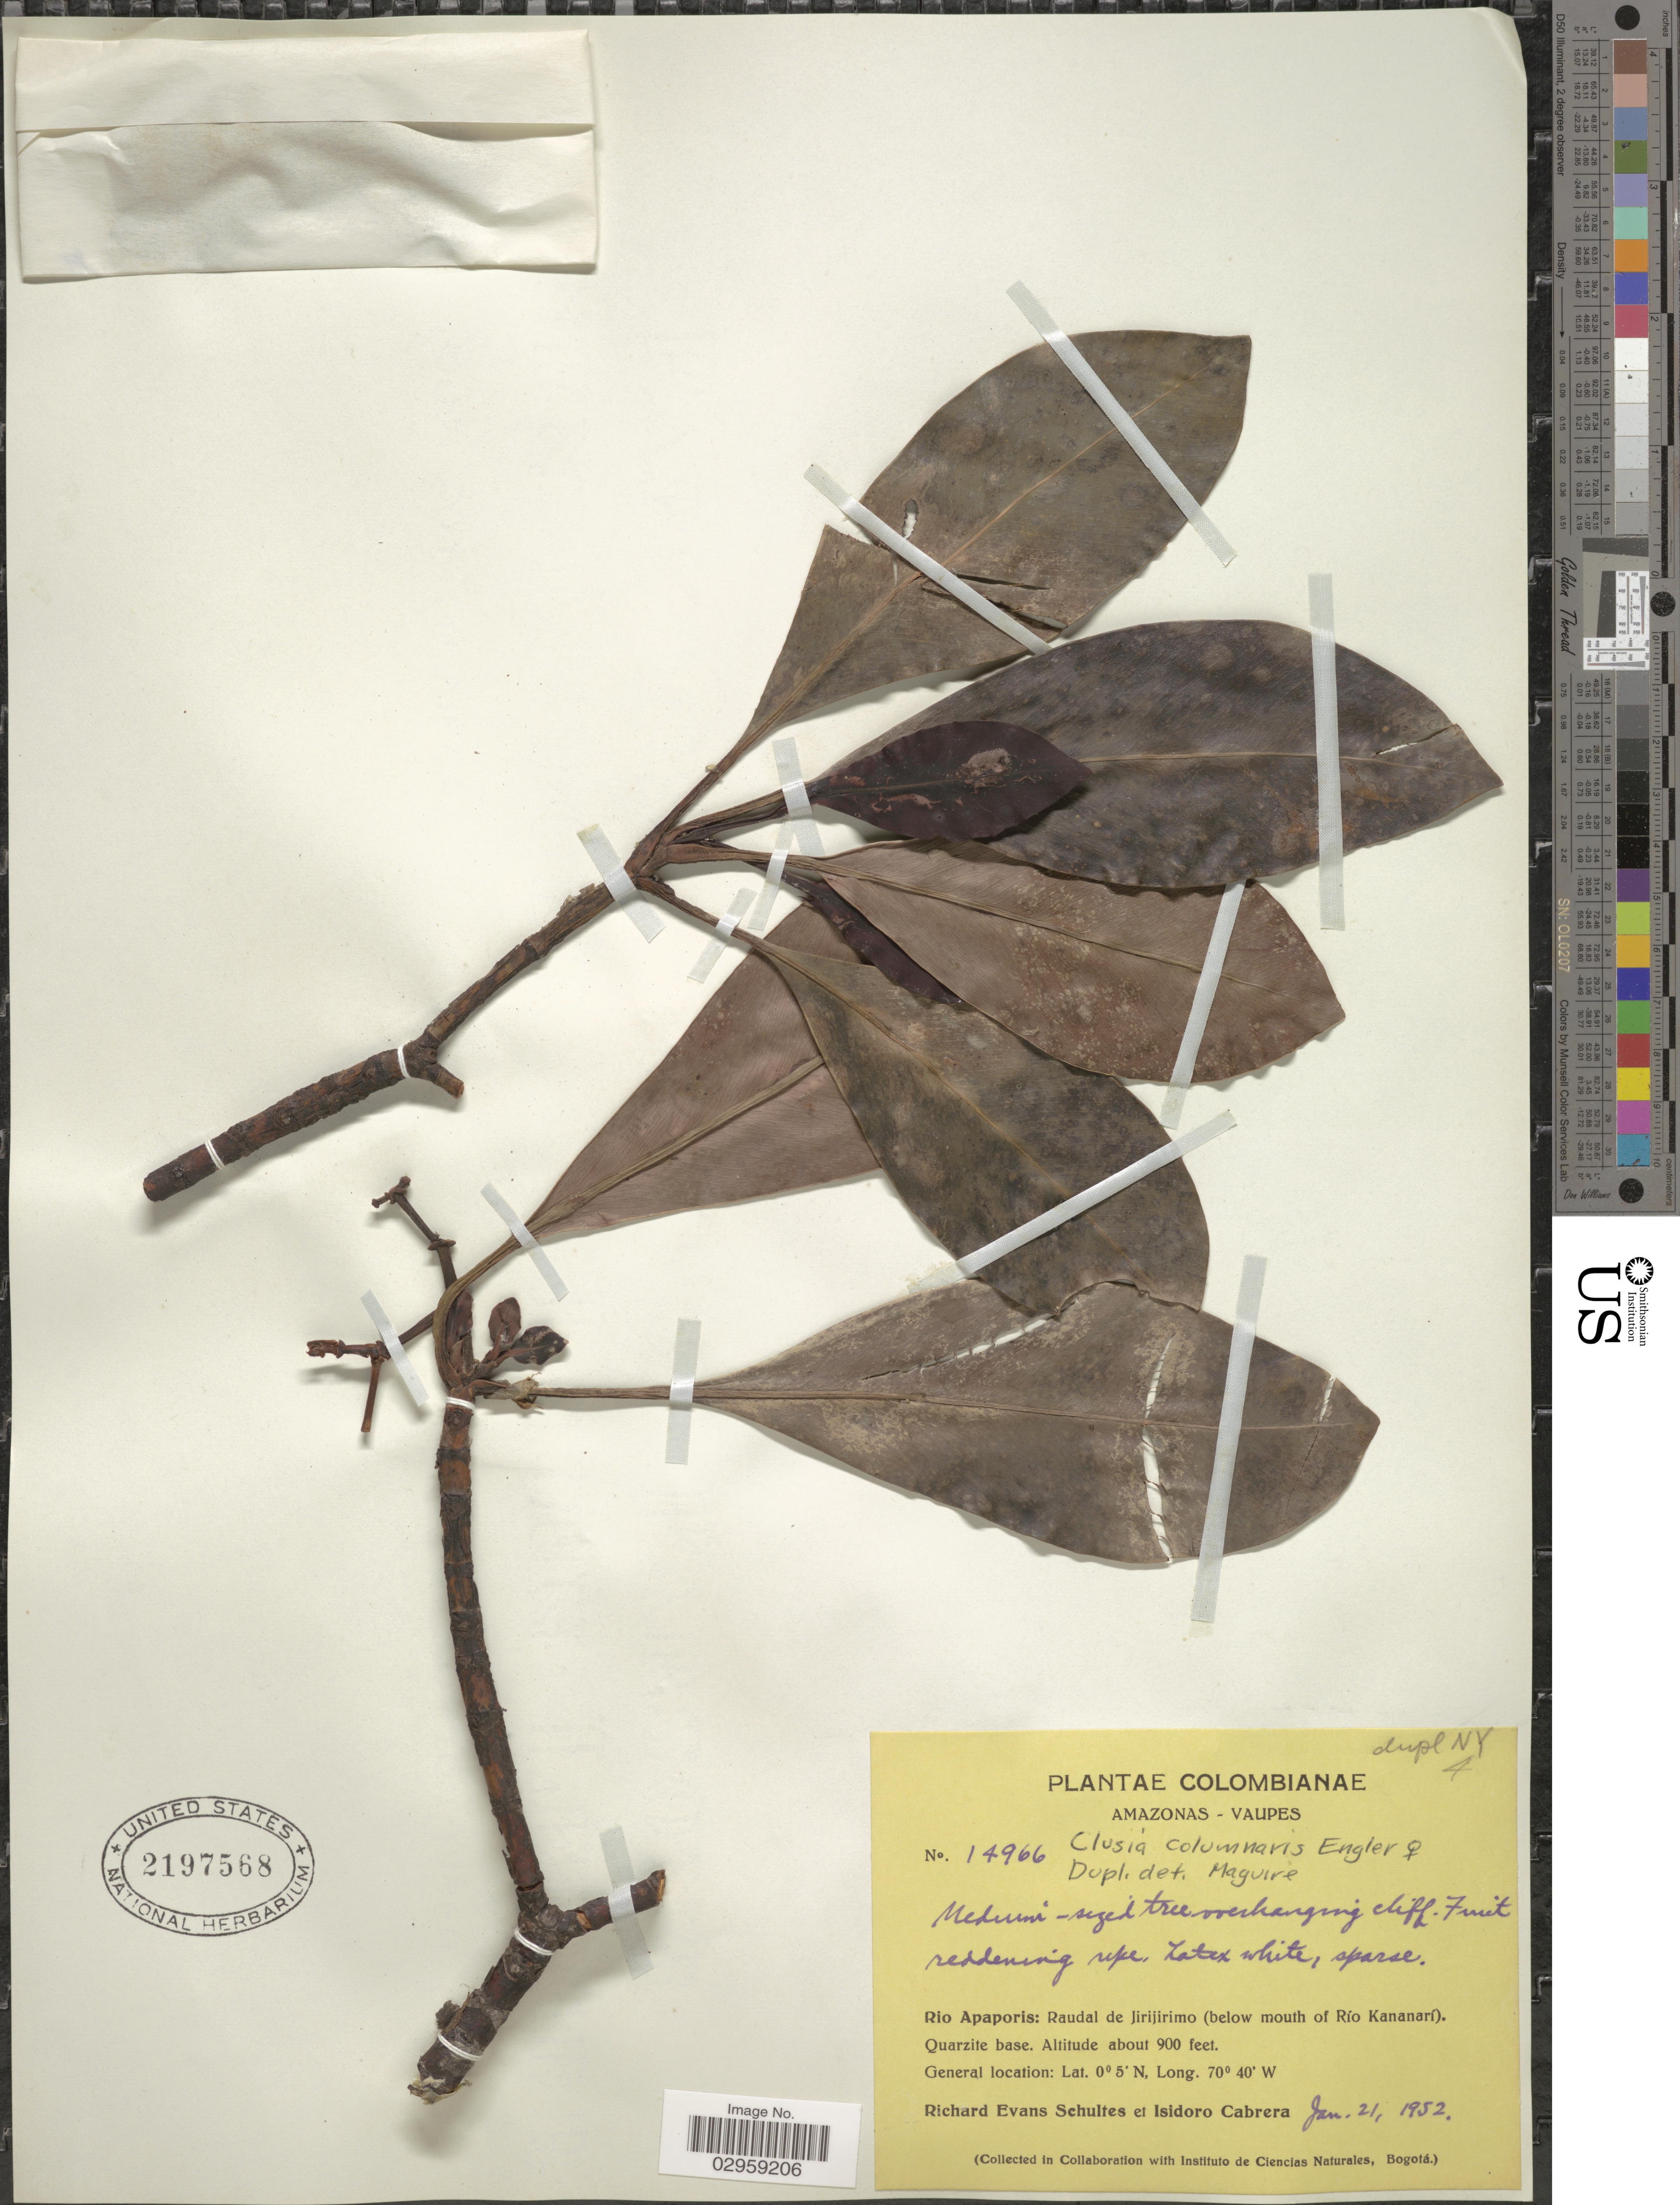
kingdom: Plantae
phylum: Tracheophyta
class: Magnoliopsida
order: Malpighiales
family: Clusiaceae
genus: Clusia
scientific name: Clusia columnaris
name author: Engl.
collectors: R. E. Schultes & I. Cabrera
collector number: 14966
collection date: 1952-01-21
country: Colombia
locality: Amazonas-Vaupés. Río Apaporis, Raudal de Jirijirimo (below mouth of Río Kananarí). Quarzite base.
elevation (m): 274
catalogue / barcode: US 2197568